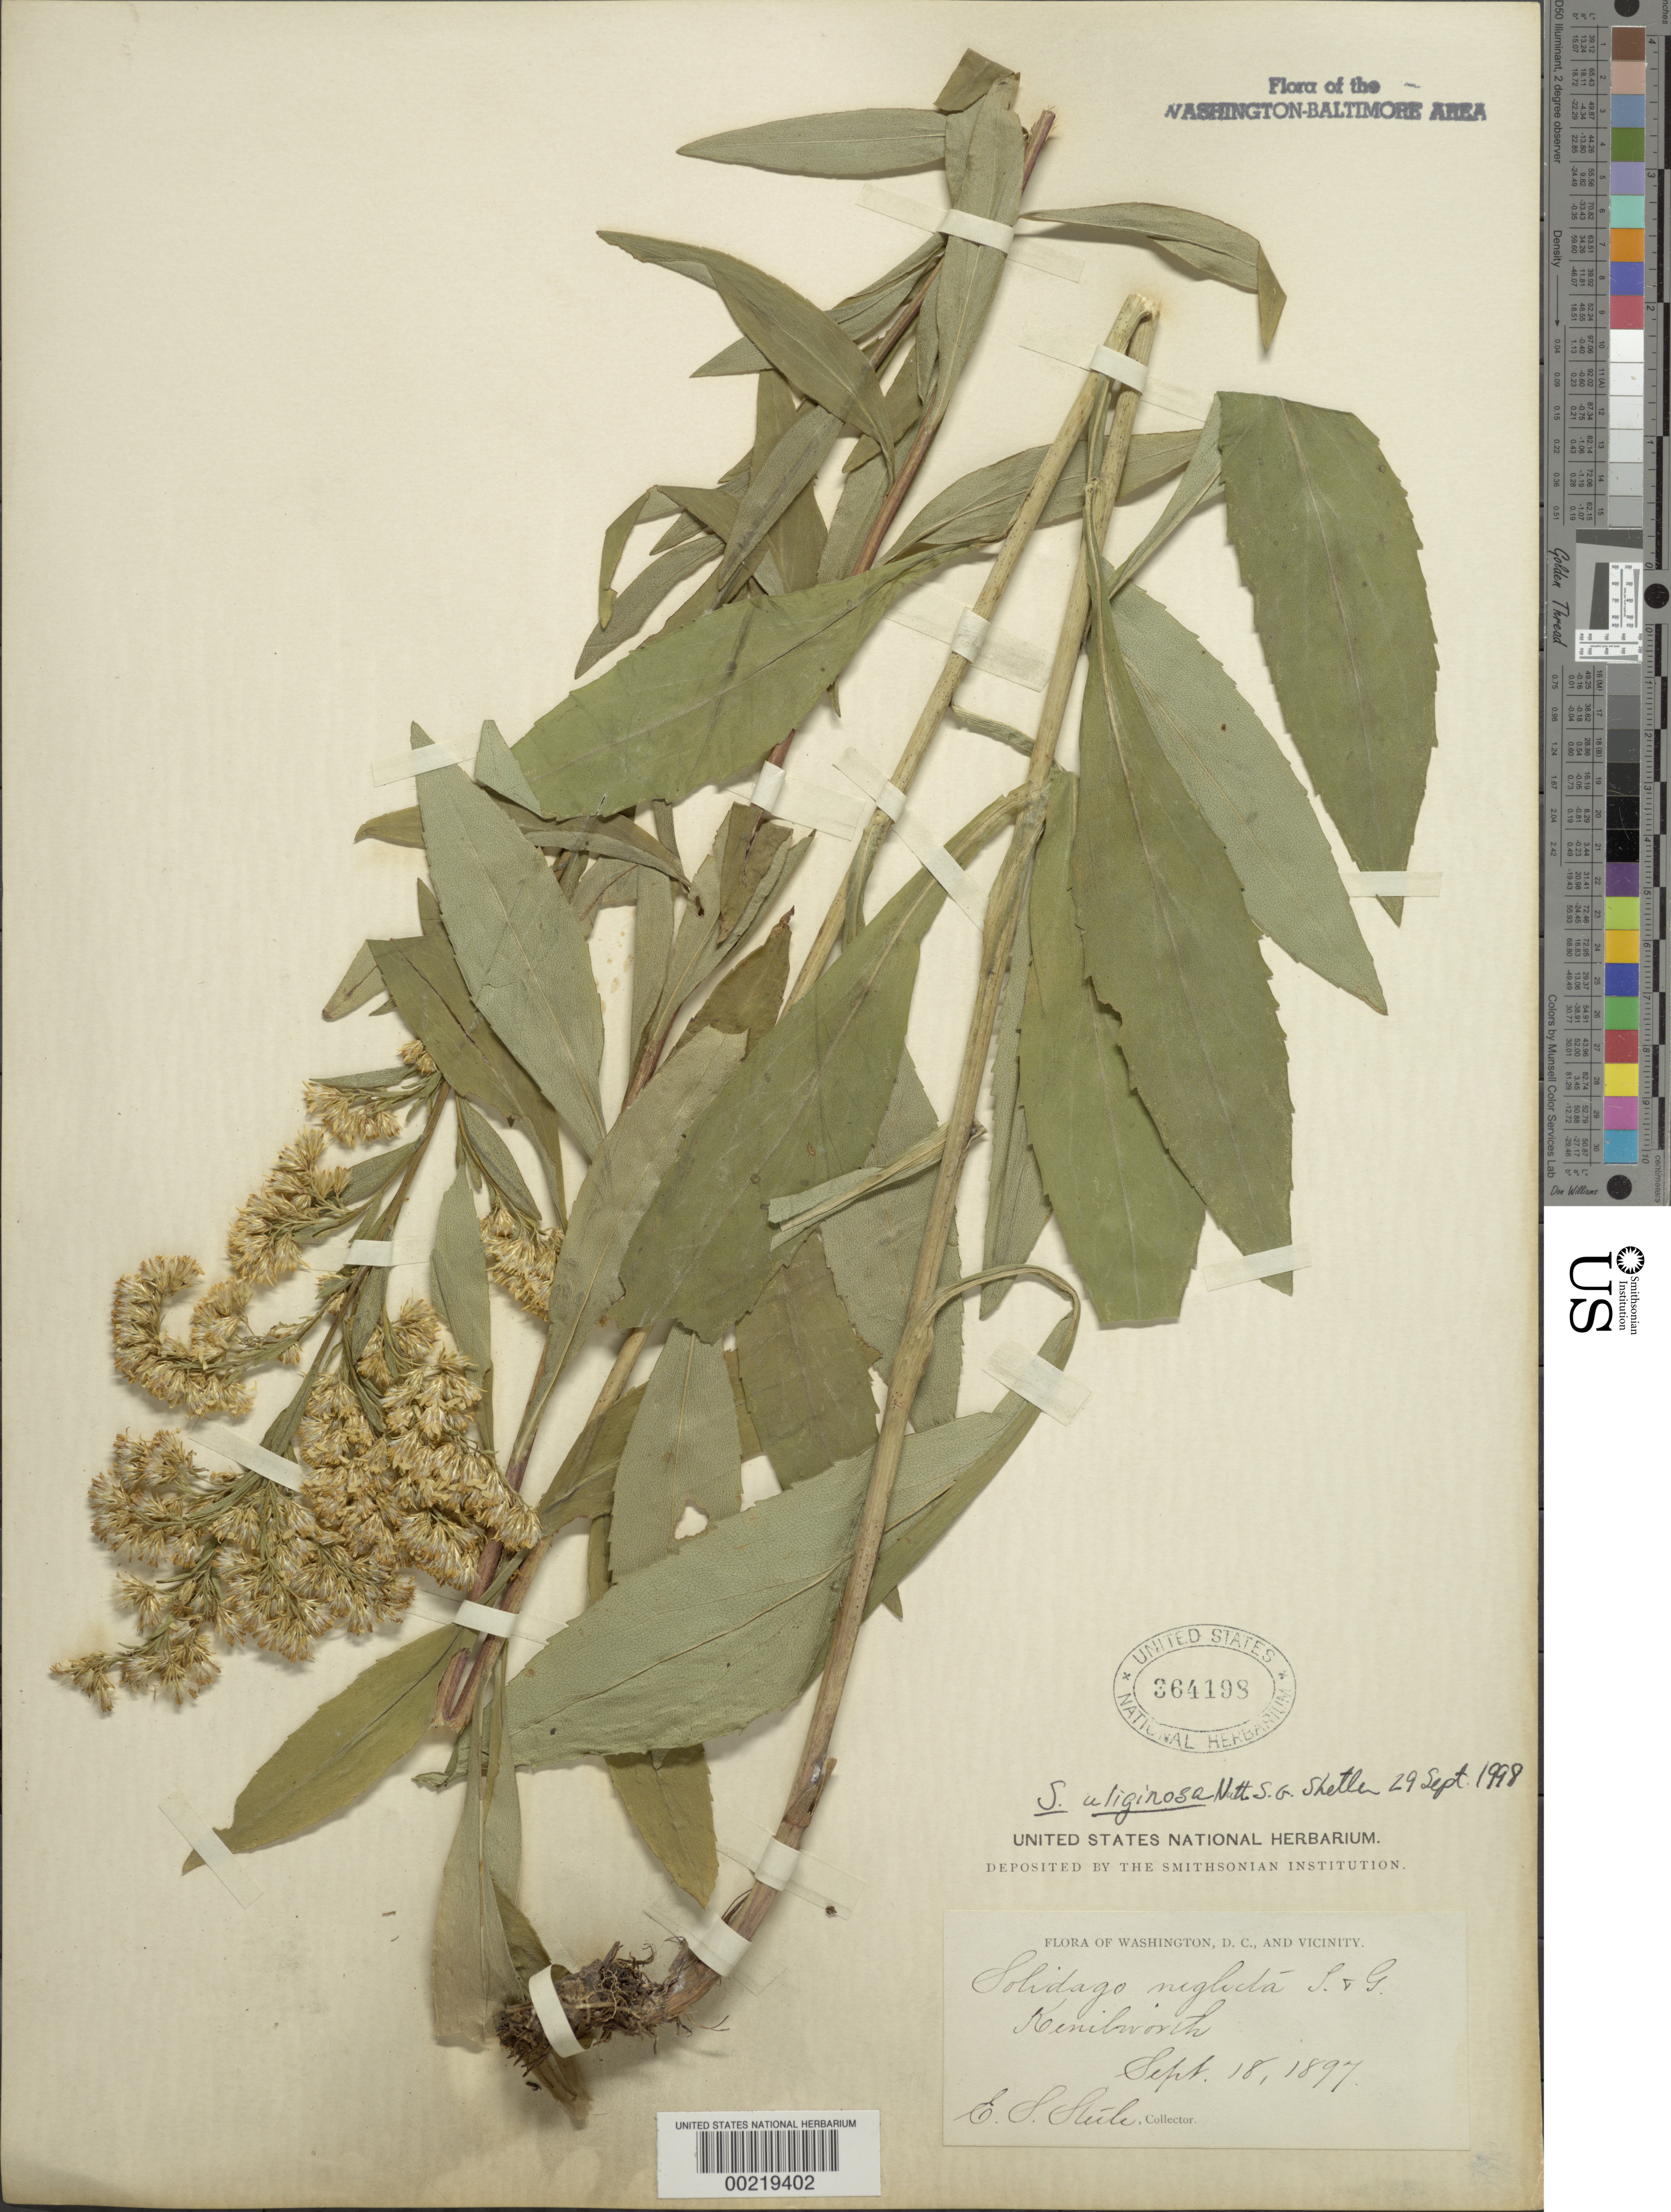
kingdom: Plantae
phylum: Tracheophyta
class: Magnoliopsida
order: Asterales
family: Asteraceae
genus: Solidago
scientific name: Solidago uliginosa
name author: Nutt.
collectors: E. Steele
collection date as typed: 18 Sep 1897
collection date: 1897-09-18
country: United States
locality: Kenilworth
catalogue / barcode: US 364198